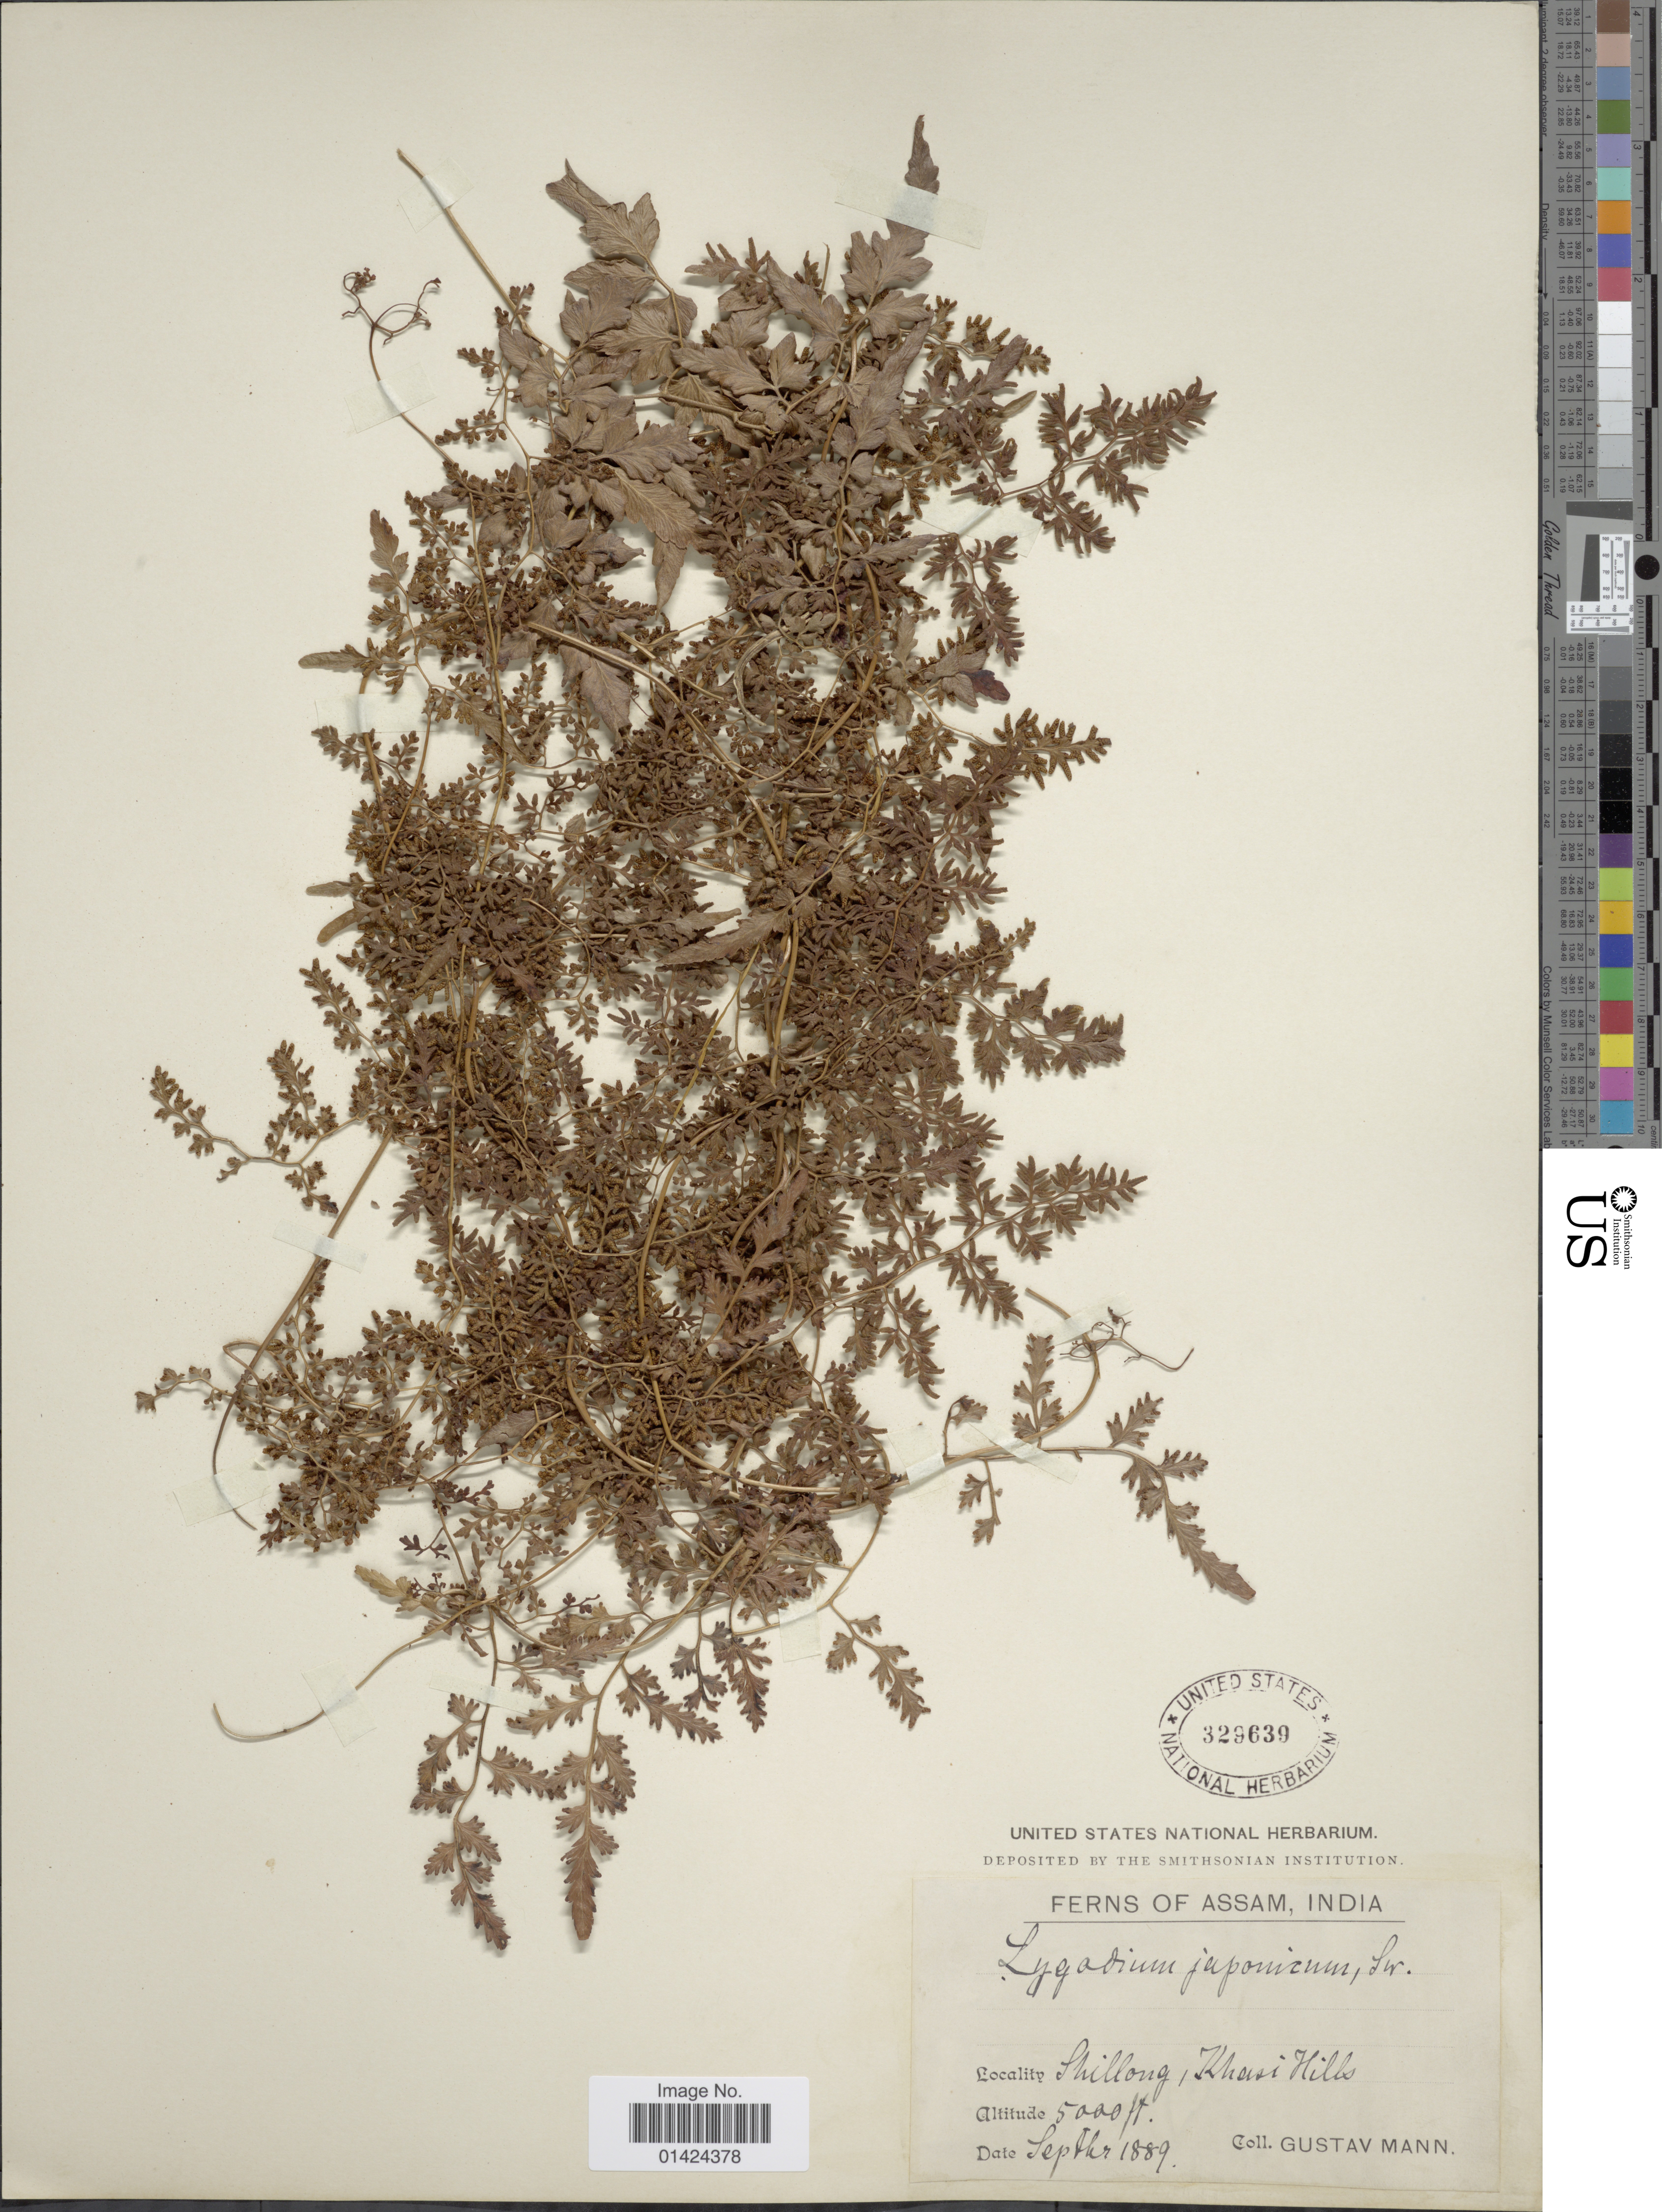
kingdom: Plantae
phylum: Tracheophyta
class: Polypodiopsida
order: Schizaeales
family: Lygodiaceae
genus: Lygodium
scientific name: Lygodium japonicum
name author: (Thunb.) Sw.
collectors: G. Mann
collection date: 1889-09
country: India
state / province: Meghalaya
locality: Shillong, Khasi Hills.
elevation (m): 1524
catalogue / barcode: US 329639